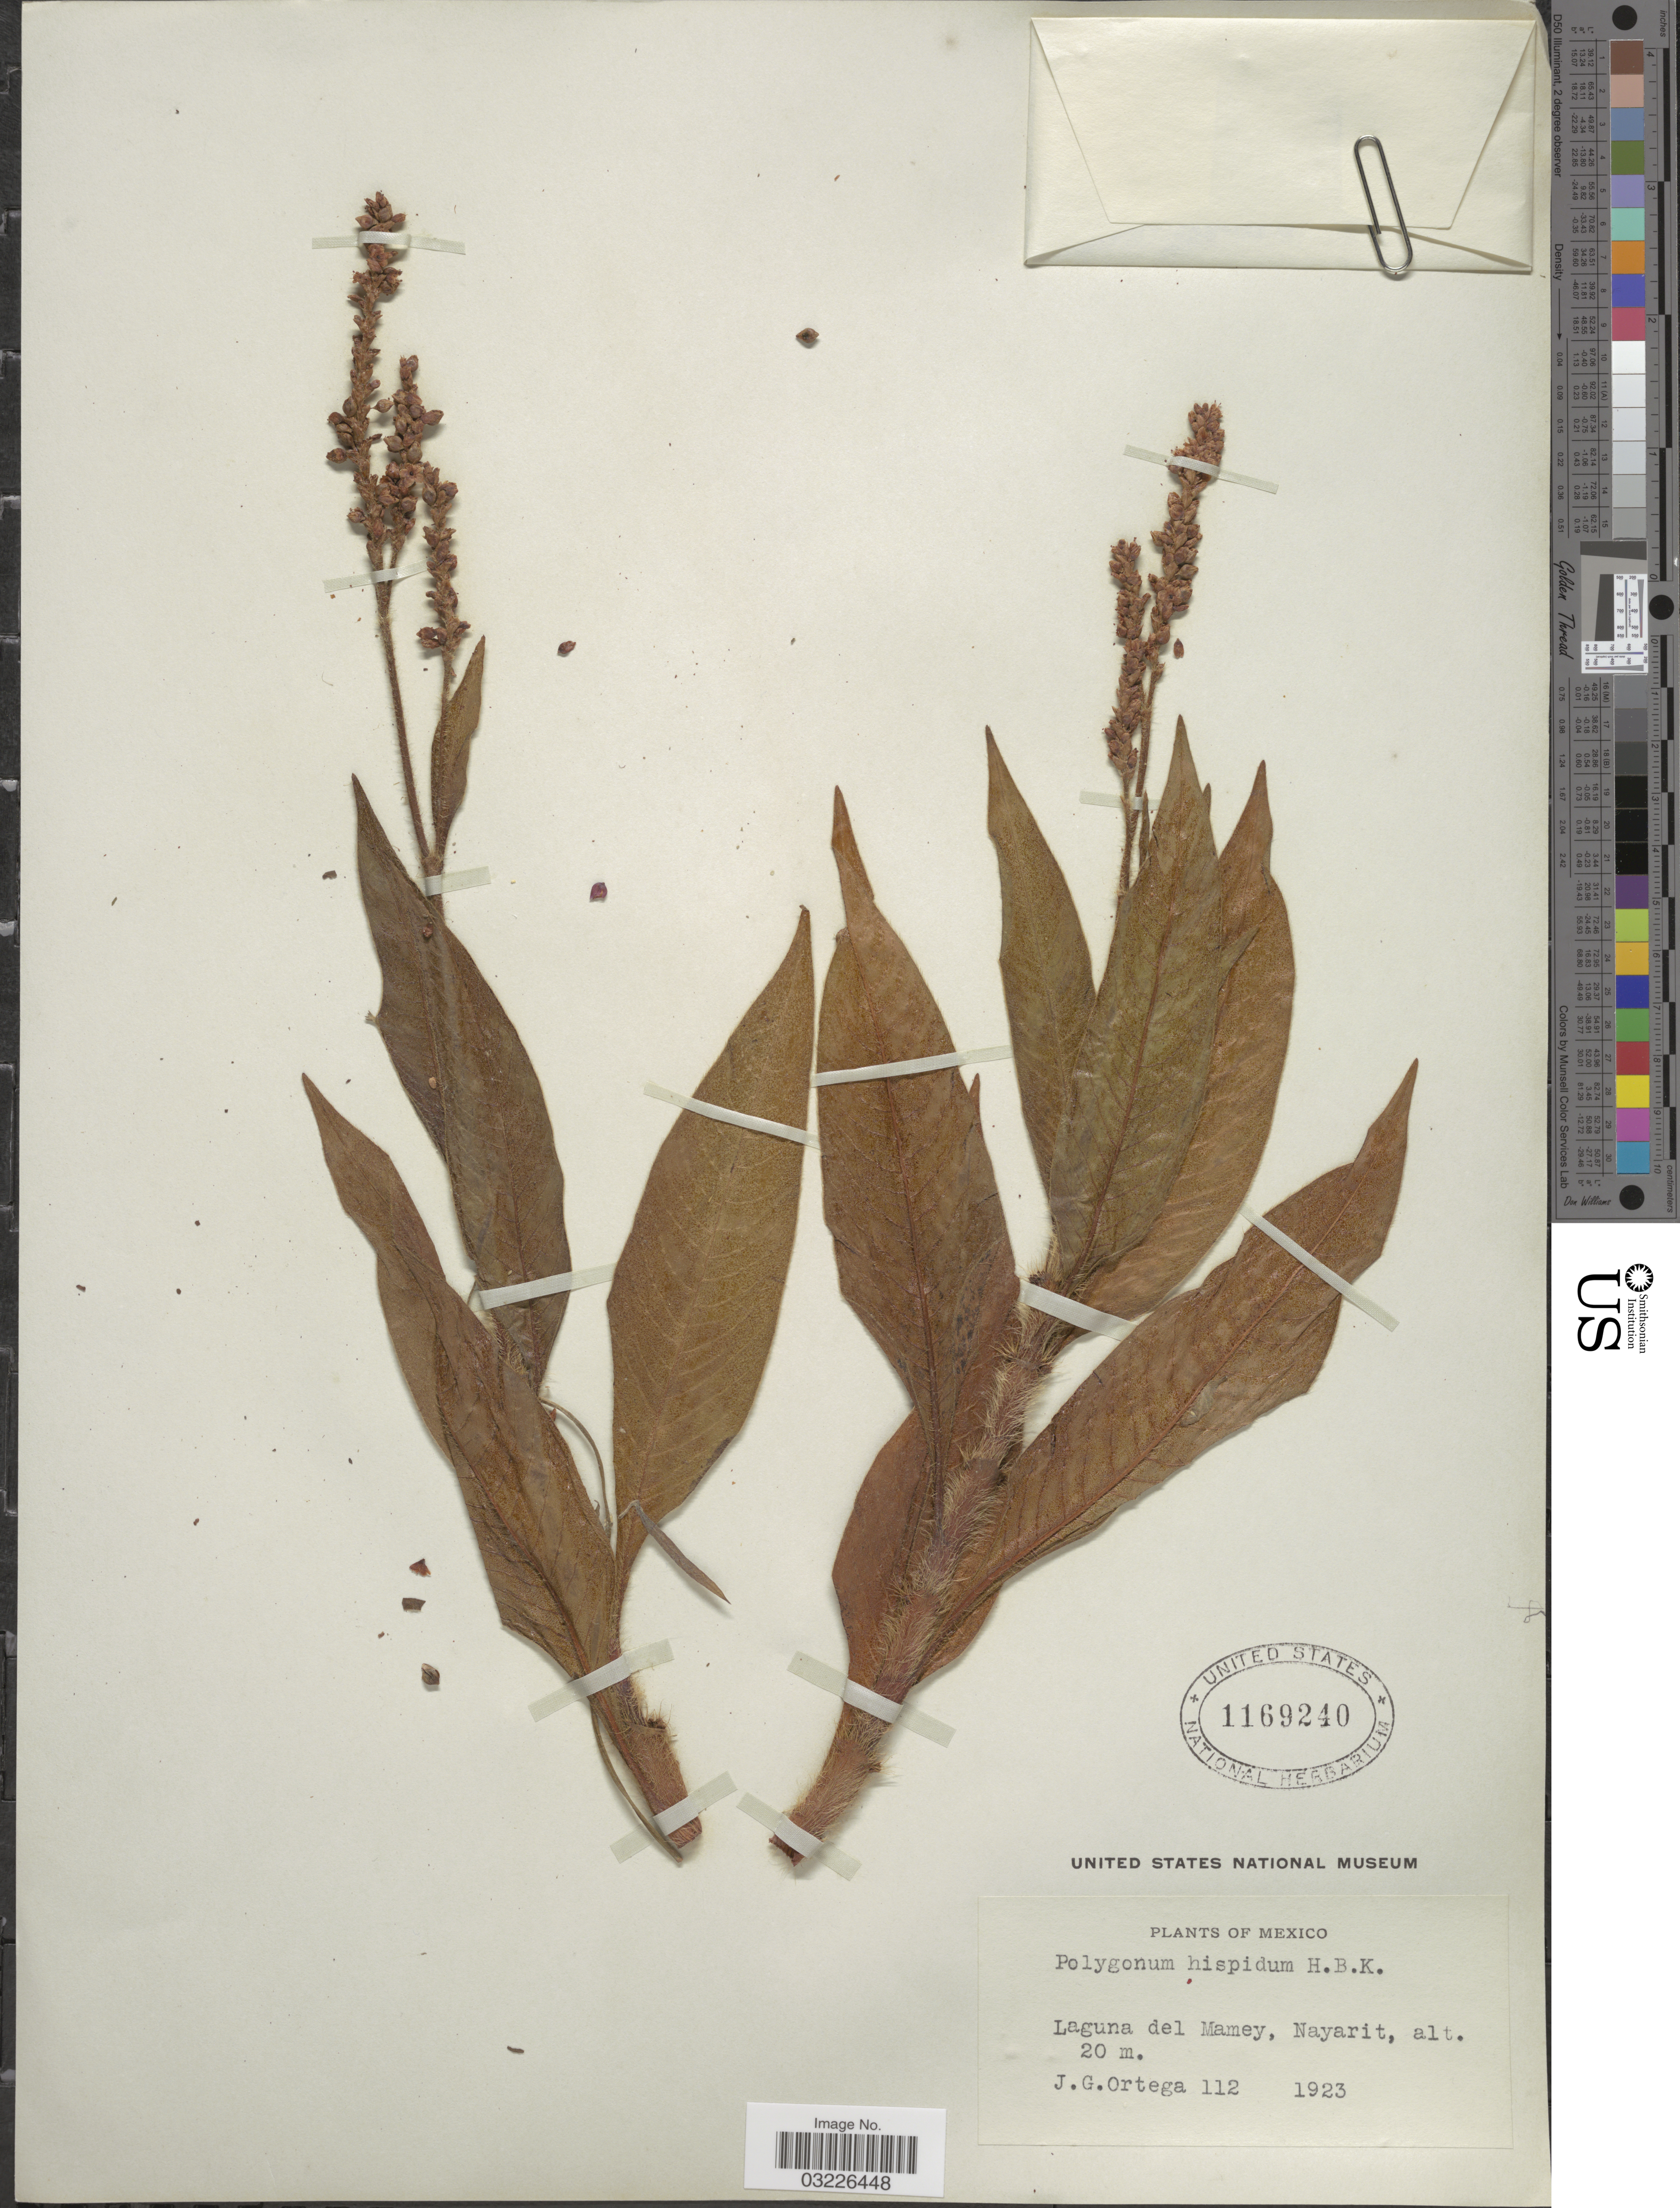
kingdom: Plantae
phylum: Tracheophyta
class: Magnoliopsida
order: Caryophyllales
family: Polygonaceae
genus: Polygonum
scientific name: Polygonum hispidum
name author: Kunth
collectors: J. Ortega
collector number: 112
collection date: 1923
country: Mexico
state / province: Nayarit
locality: Laguna del Mamey.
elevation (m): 20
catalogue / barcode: US 1169240